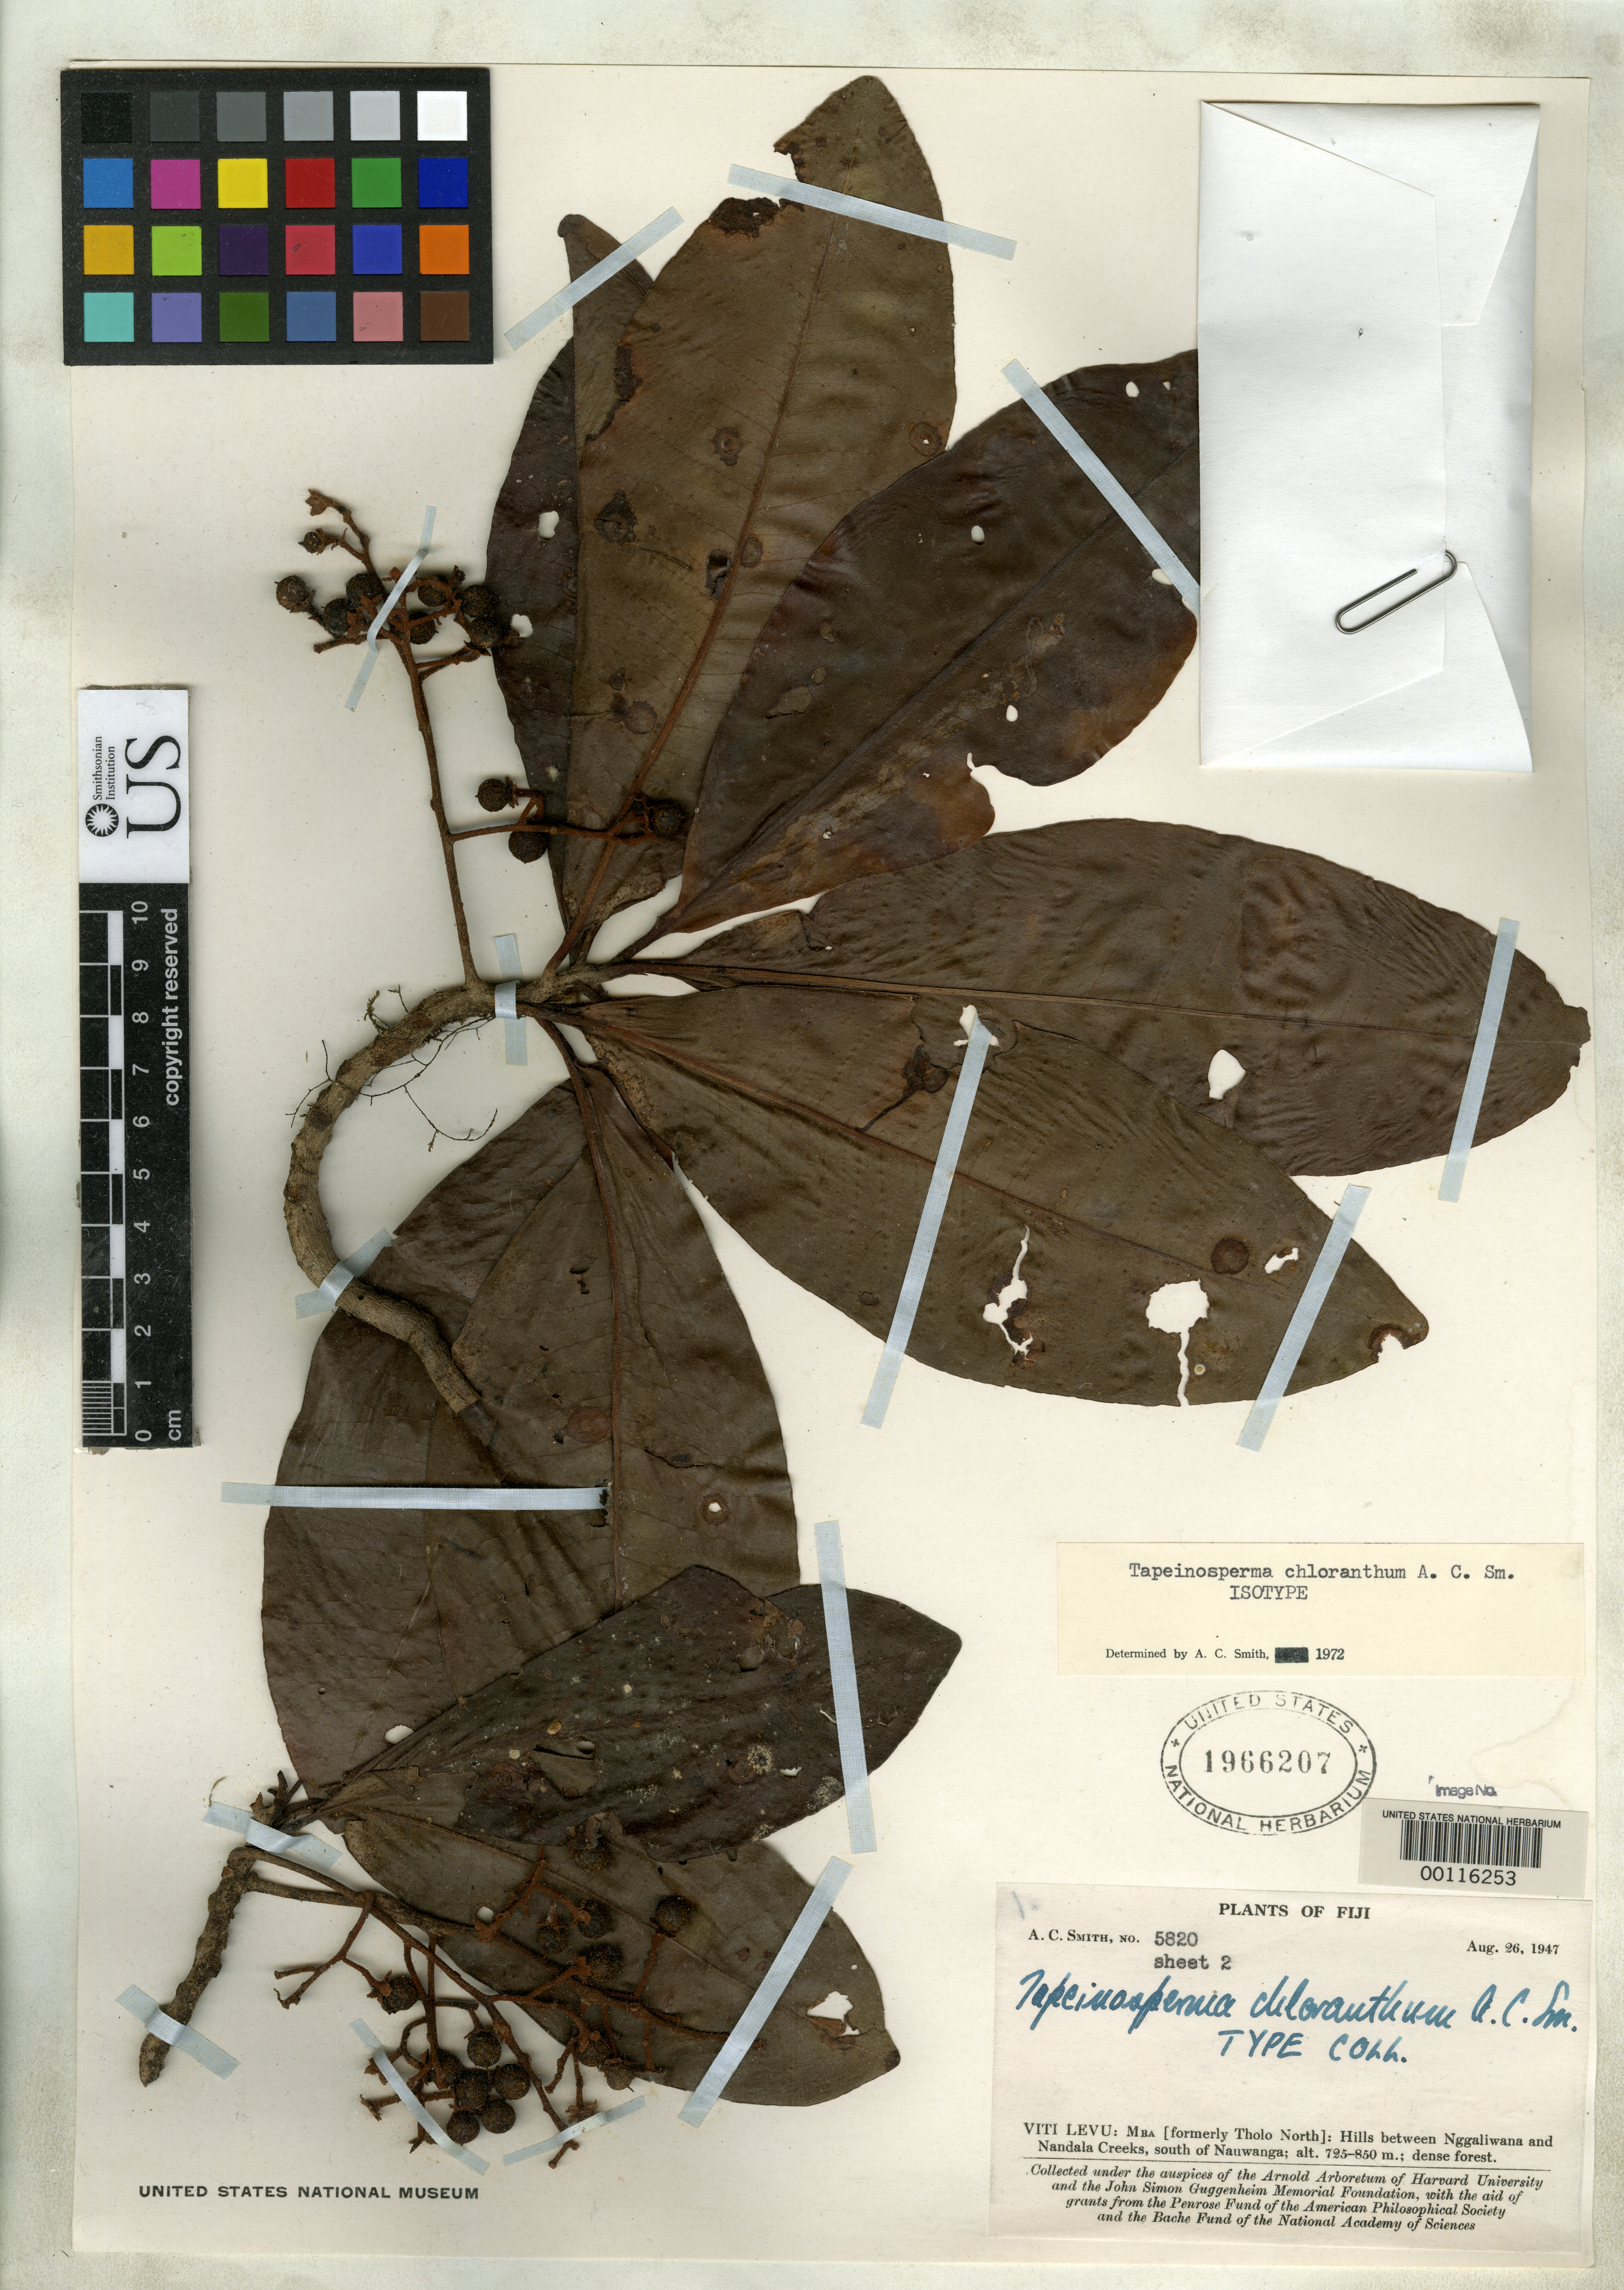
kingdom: Plantae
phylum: Tracheophyta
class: Magnoliopsida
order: Ericales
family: Primulaceae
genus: Tapeinosperma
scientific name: Tapeinosperma chloranthum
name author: A.C. Sm.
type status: Isotype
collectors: A. C. Smith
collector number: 5820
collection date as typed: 26 Aug 1947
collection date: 1947-08-26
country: Fiji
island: Viti Levu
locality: Mba, hills between Nggaliwana and Nandala Creek, south of Nauwanga. [Viti Levu Group]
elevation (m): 725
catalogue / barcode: US 1966207